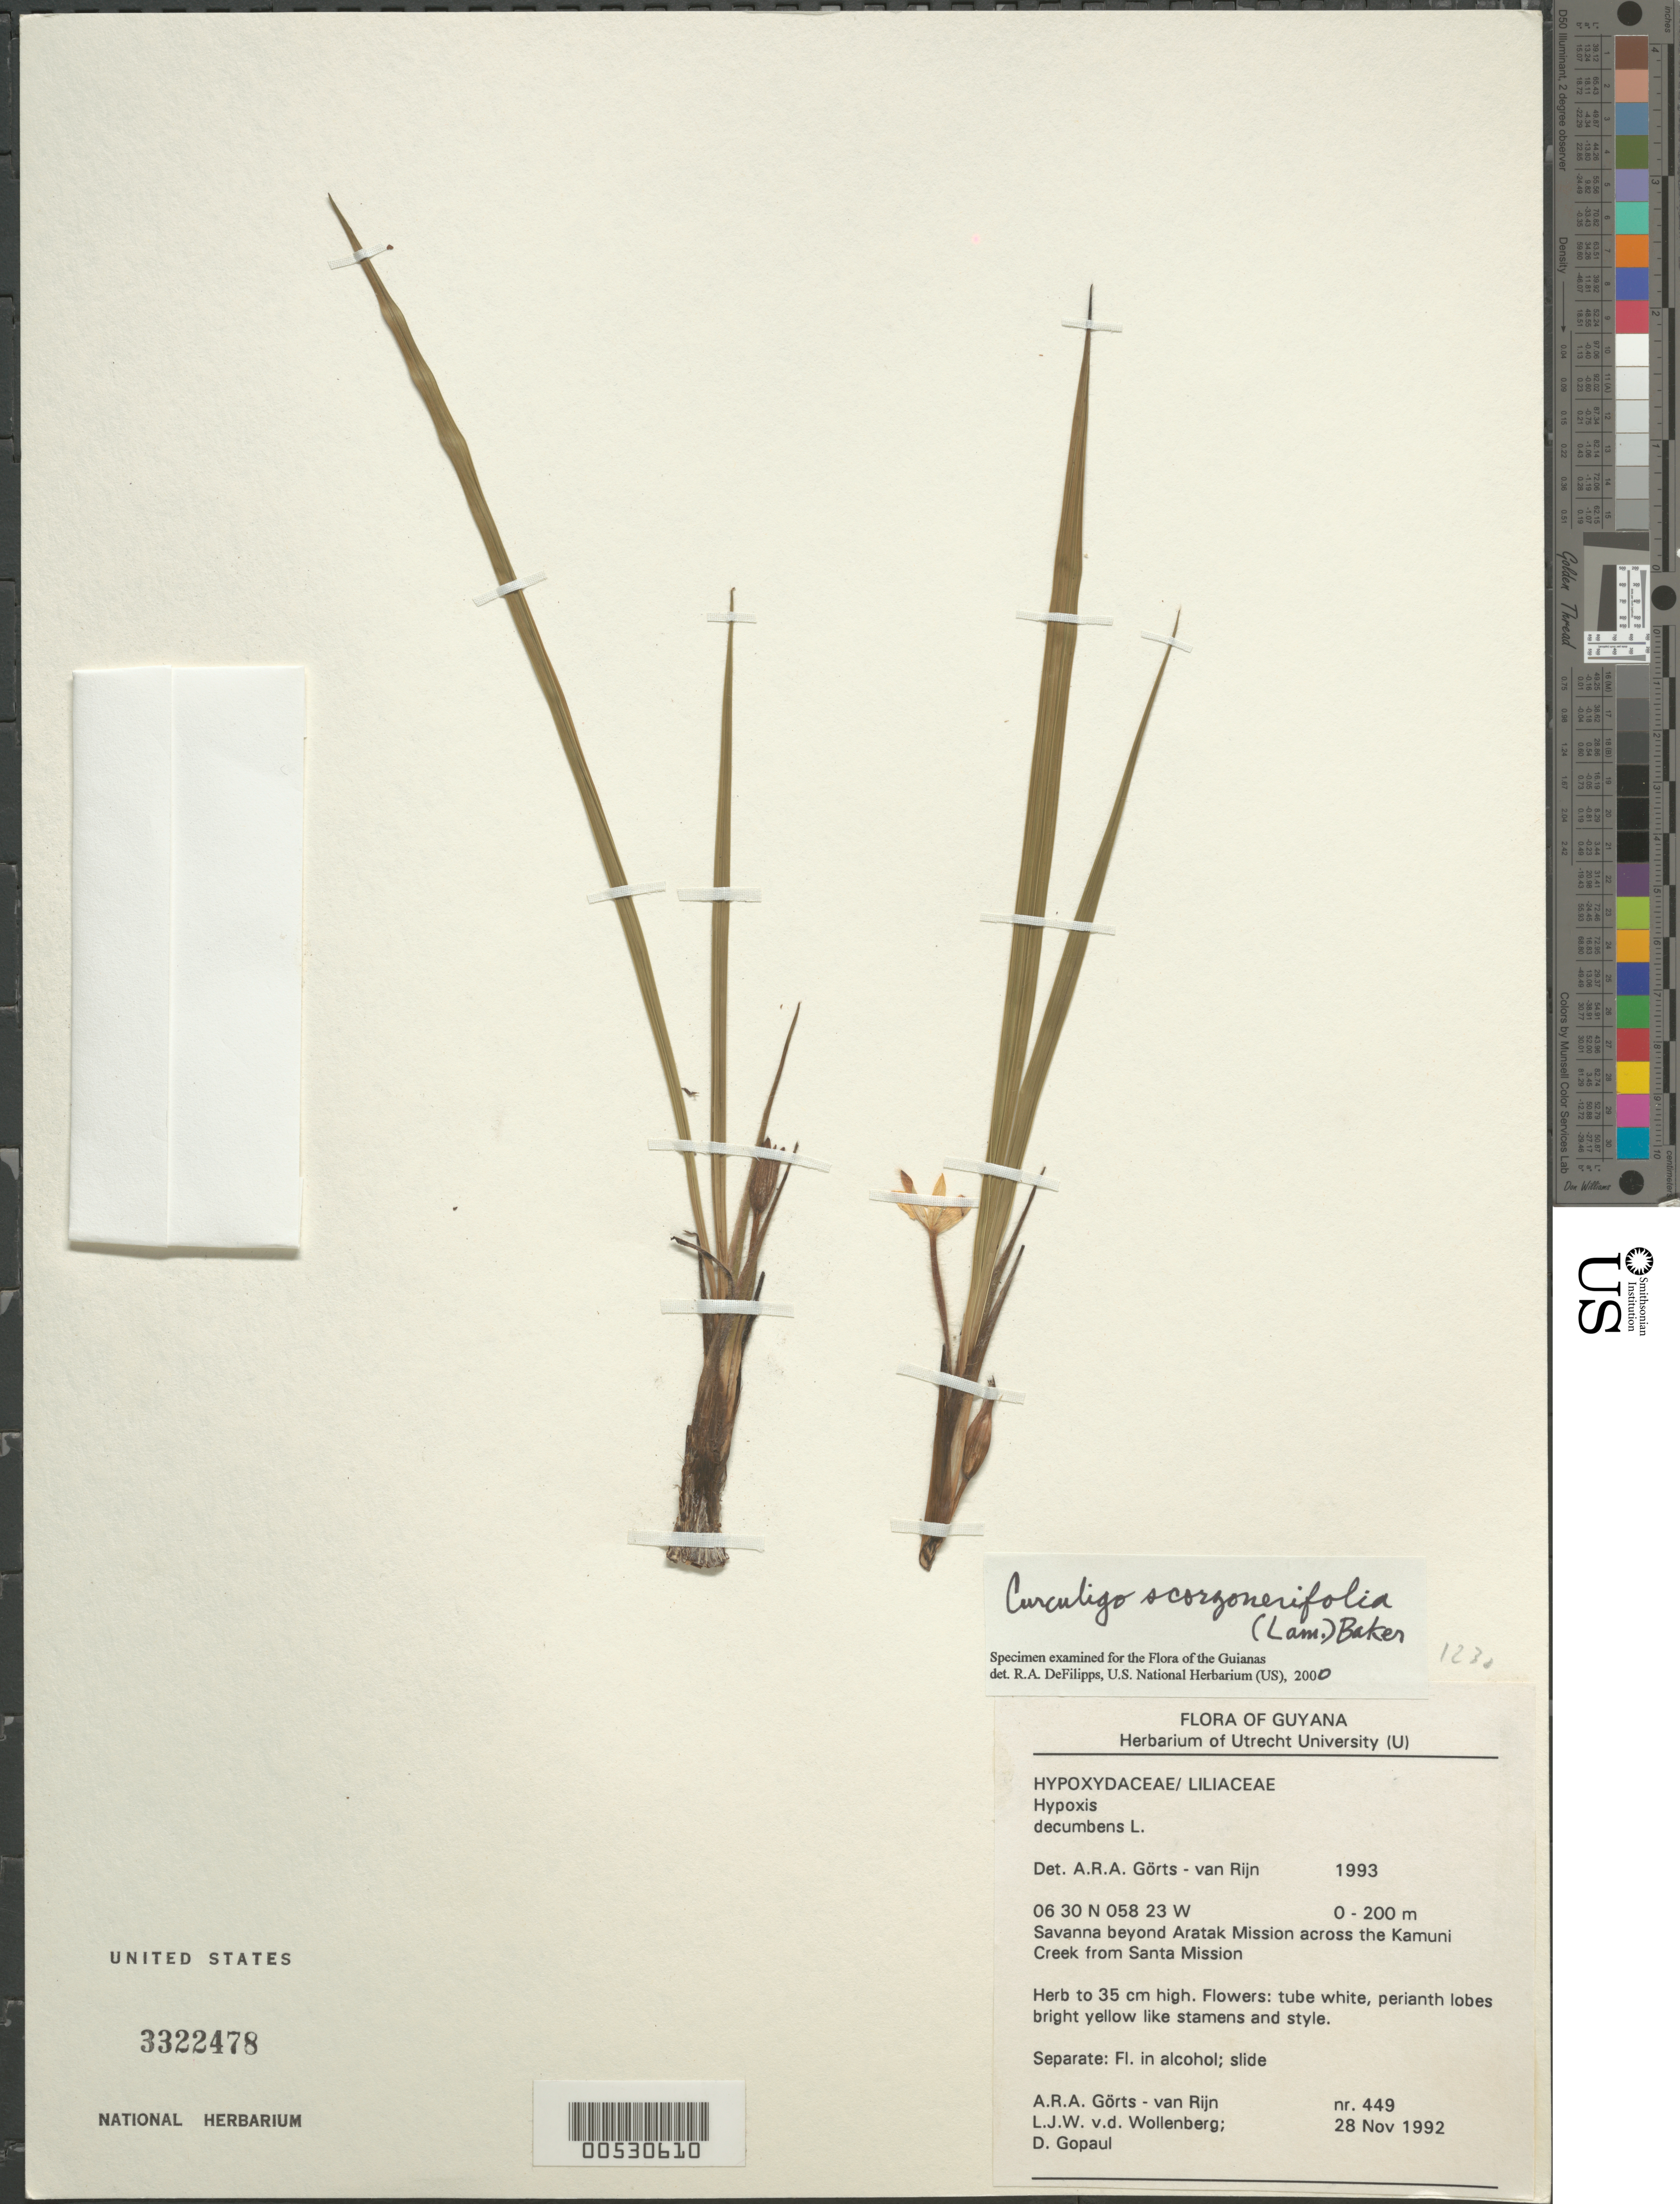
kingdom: Plantae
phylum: Tracheophyta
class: Liliopsida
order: Asparagales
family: Hypoxidaceae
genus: Curculigo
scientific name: Curculigo scorzonerifolia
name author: (Lam.) Baker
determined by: DeFilipps, R. A.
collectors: A. .R. A. Görts-van Rijn, L. van der Wollenberg & D. Gopaul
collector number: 449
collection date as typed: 28-Nov-92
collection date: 1992-11-28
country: Guyana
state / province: Demerara-Mahaica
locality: Aratak Mission, across Kamuni Creek from Santa Mission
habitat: Savanna beyond Mission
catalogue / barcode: US 3322478